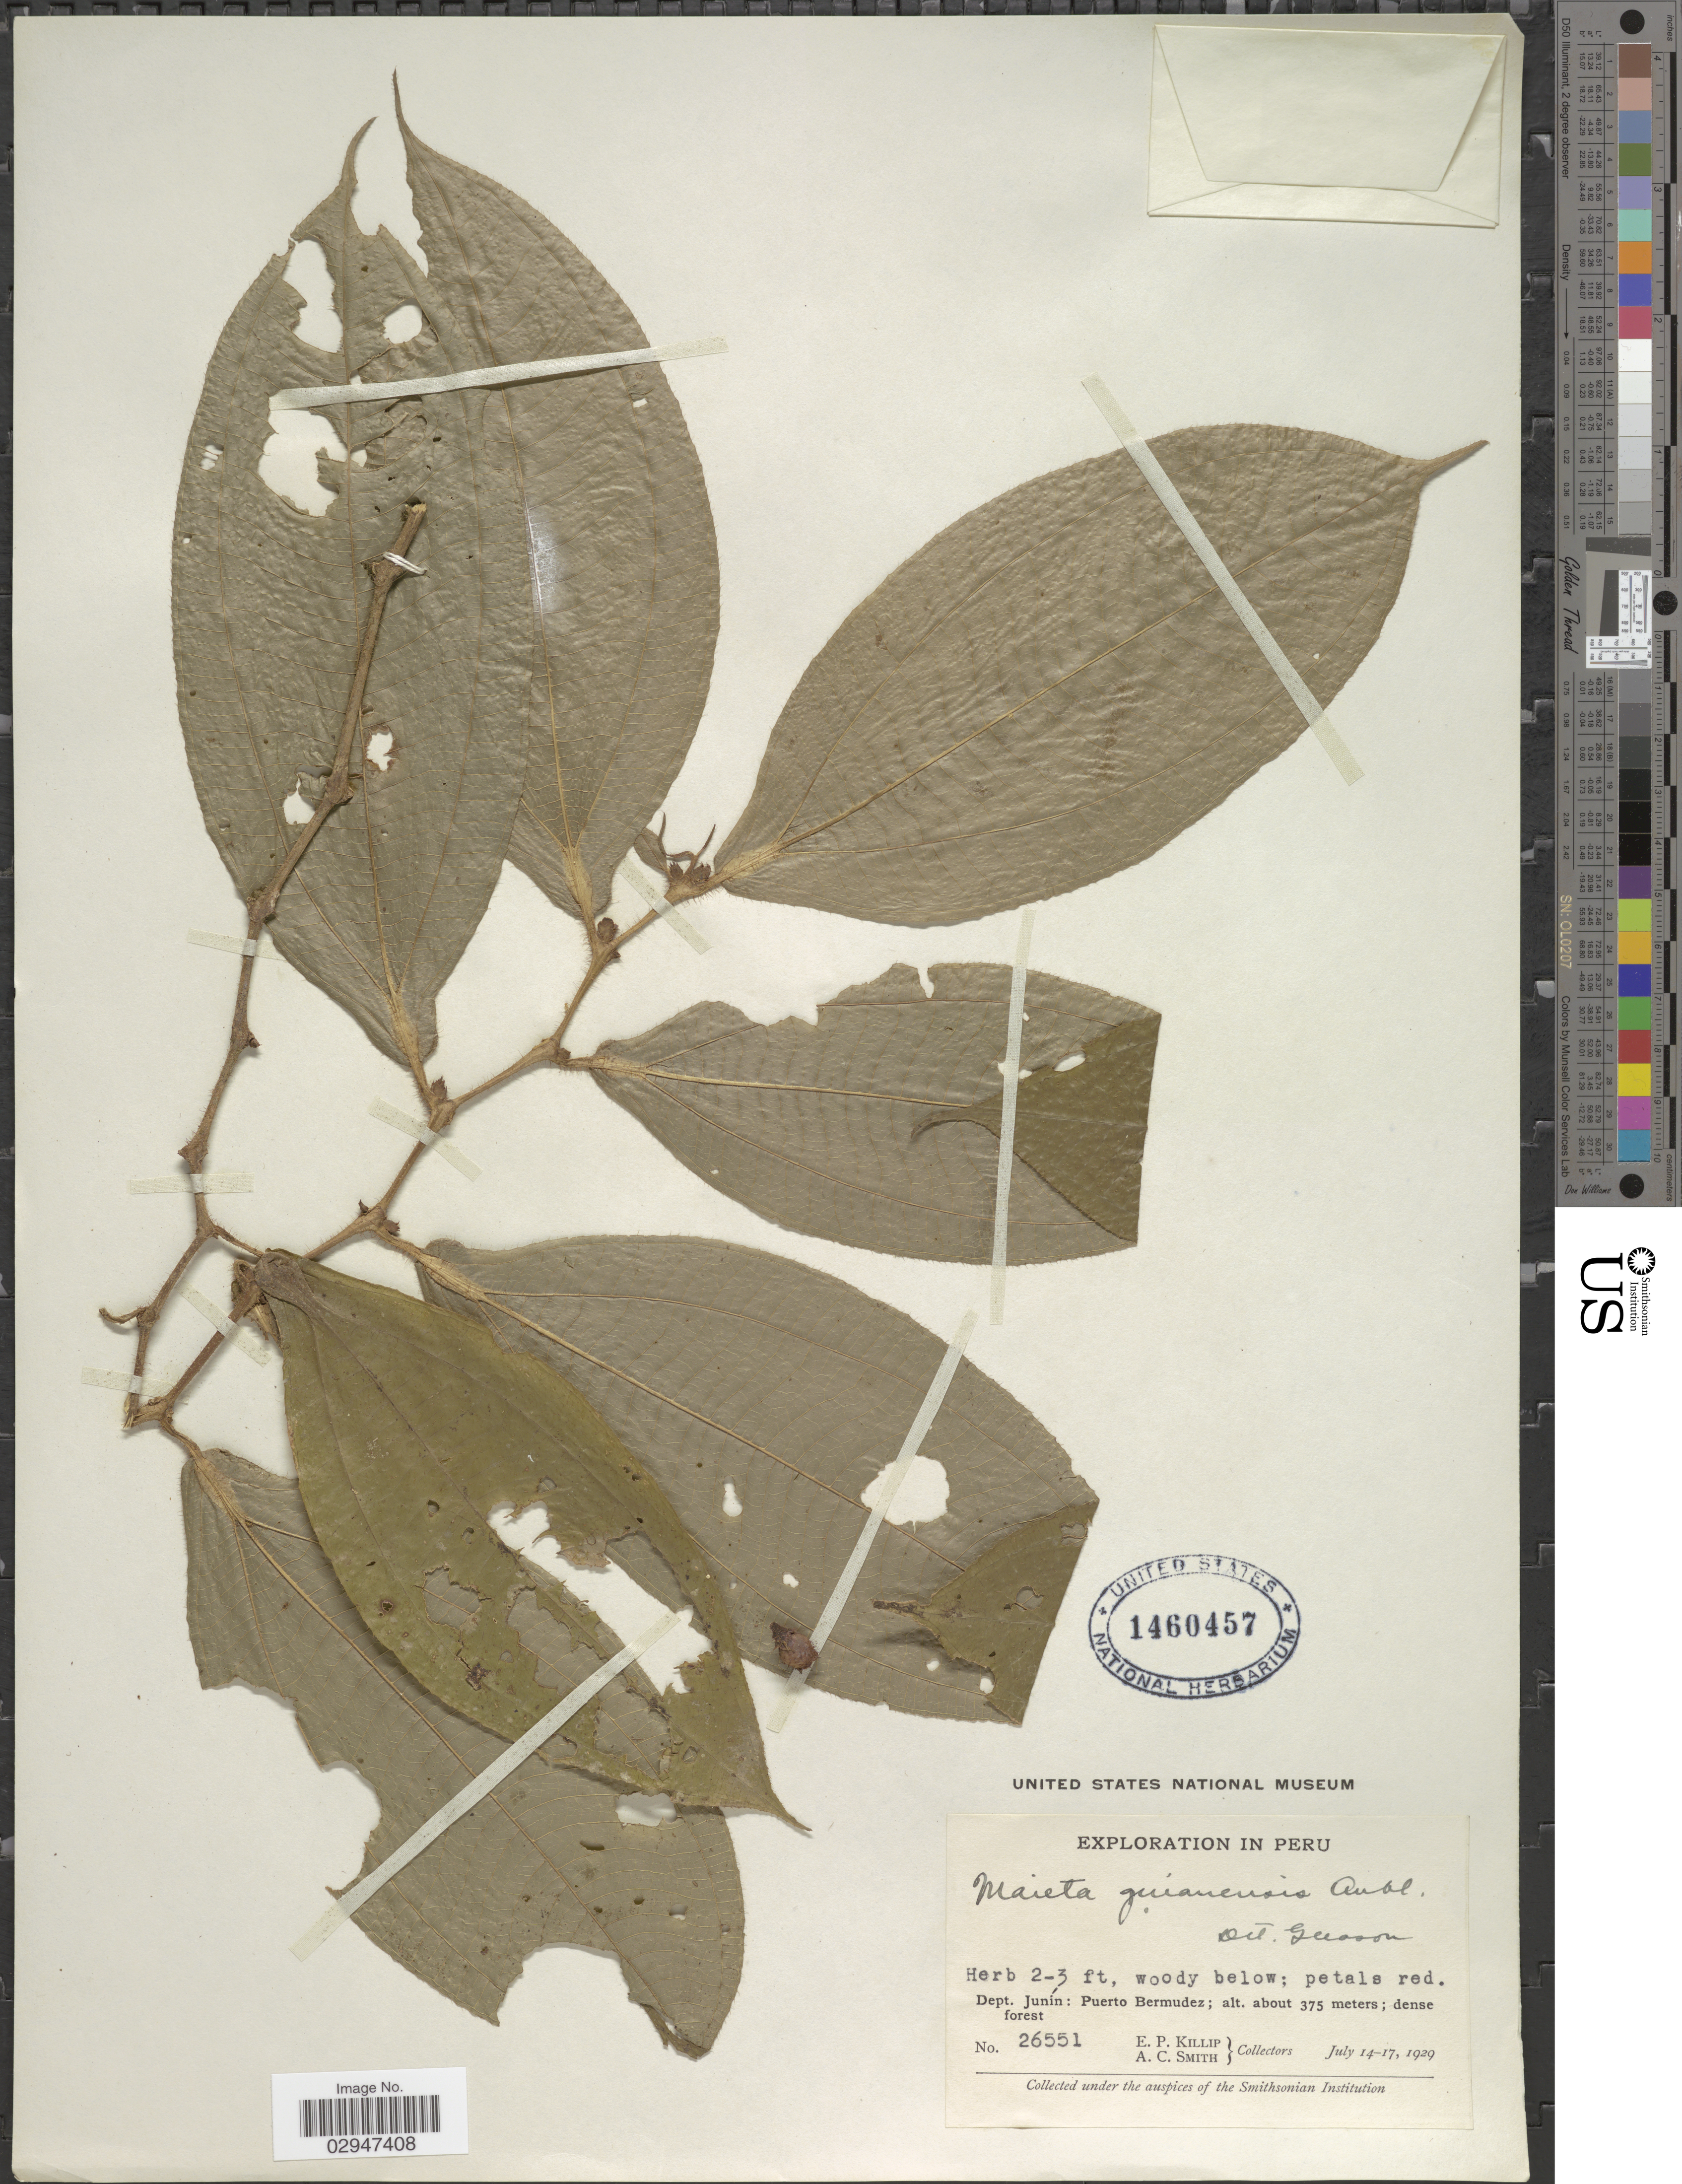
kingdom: Plantae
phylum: Tracheophyta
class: Magnoliopsida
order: Myrtales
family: Melastomataceae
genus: Maieta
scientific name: Maieta guianensis var. guianensis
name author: Aubl.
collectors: E. P. Killip & A. C. Smith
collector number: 26551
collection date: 1929-07-14/1929-07-17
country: Peru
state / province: Junín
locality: Dept. Junín: Puerto Bermudez.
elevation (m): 375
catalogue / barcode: US 1460457